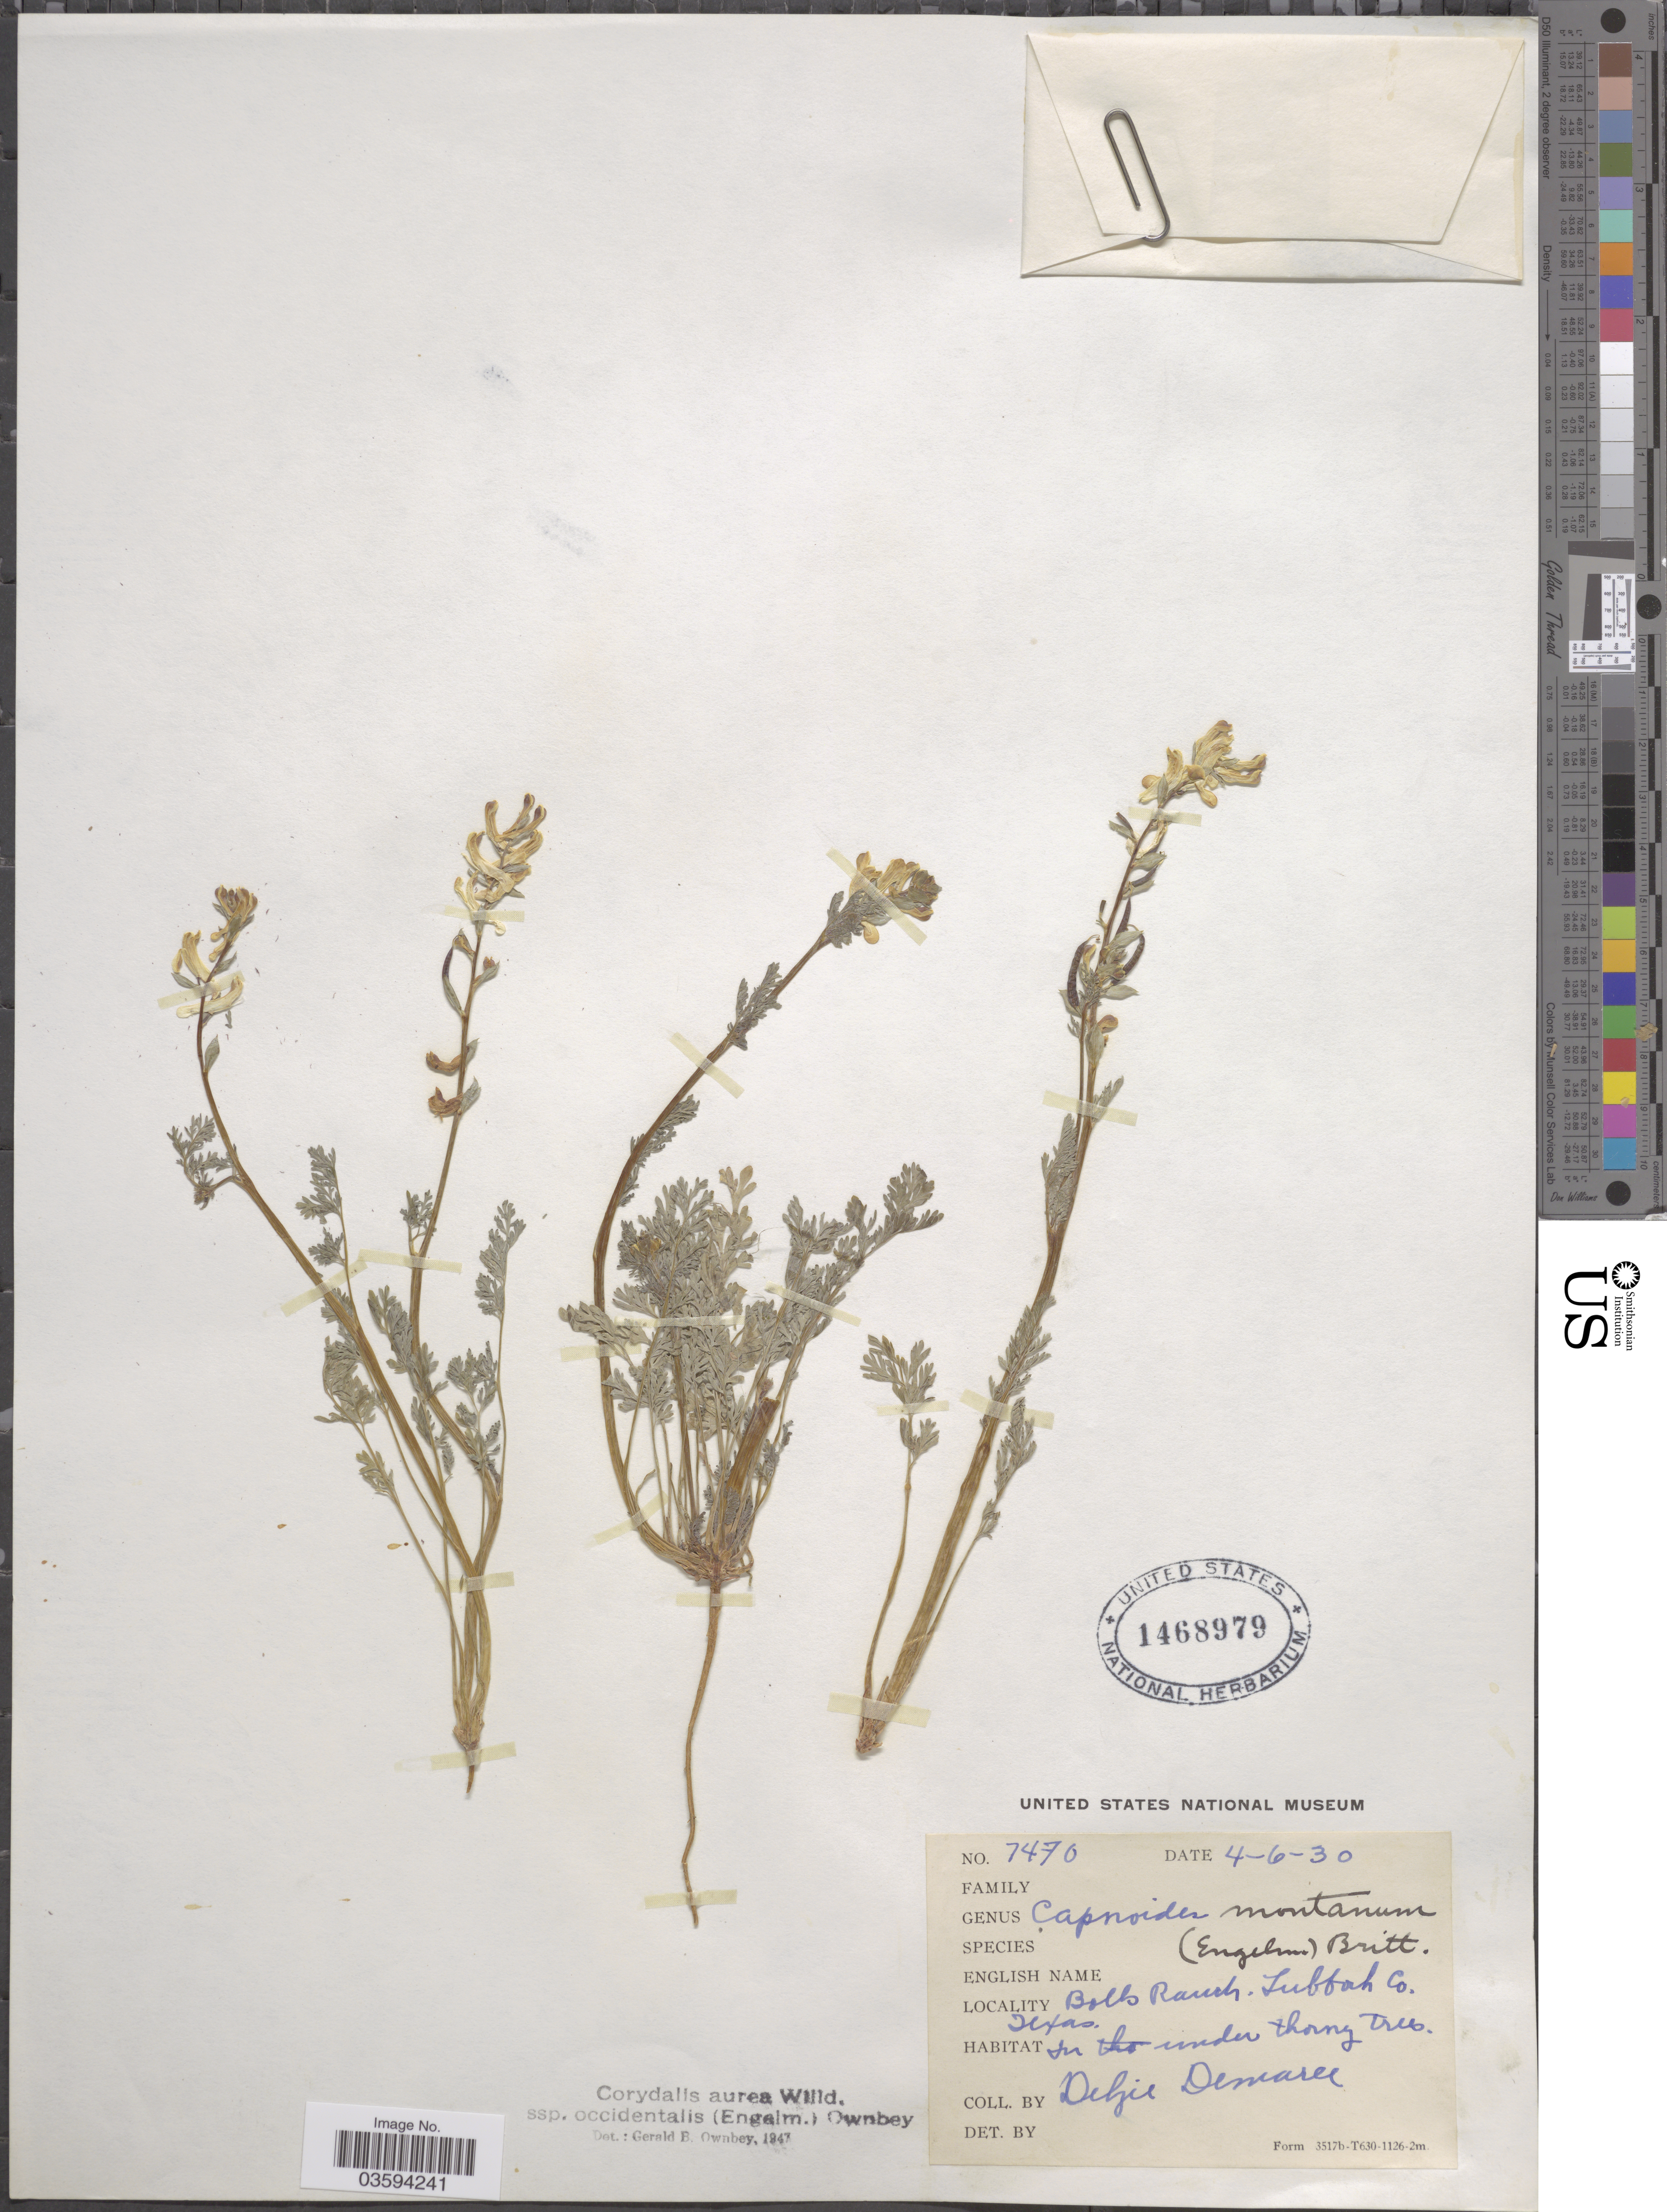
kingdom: Plantae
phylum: Tracheophyta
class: Magnoliopsida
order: Ranunculales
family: Papaveraceae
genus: Corydalis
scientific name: Corydalis aurea subsp. occidentalis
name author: Willd.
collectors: D. Demaree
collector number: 7470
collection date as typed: Transcribed d/m/y: 6/4/30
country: United States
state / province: Texas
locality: Bolls Ranch, Tubbah Co.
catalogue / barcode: US 1468979